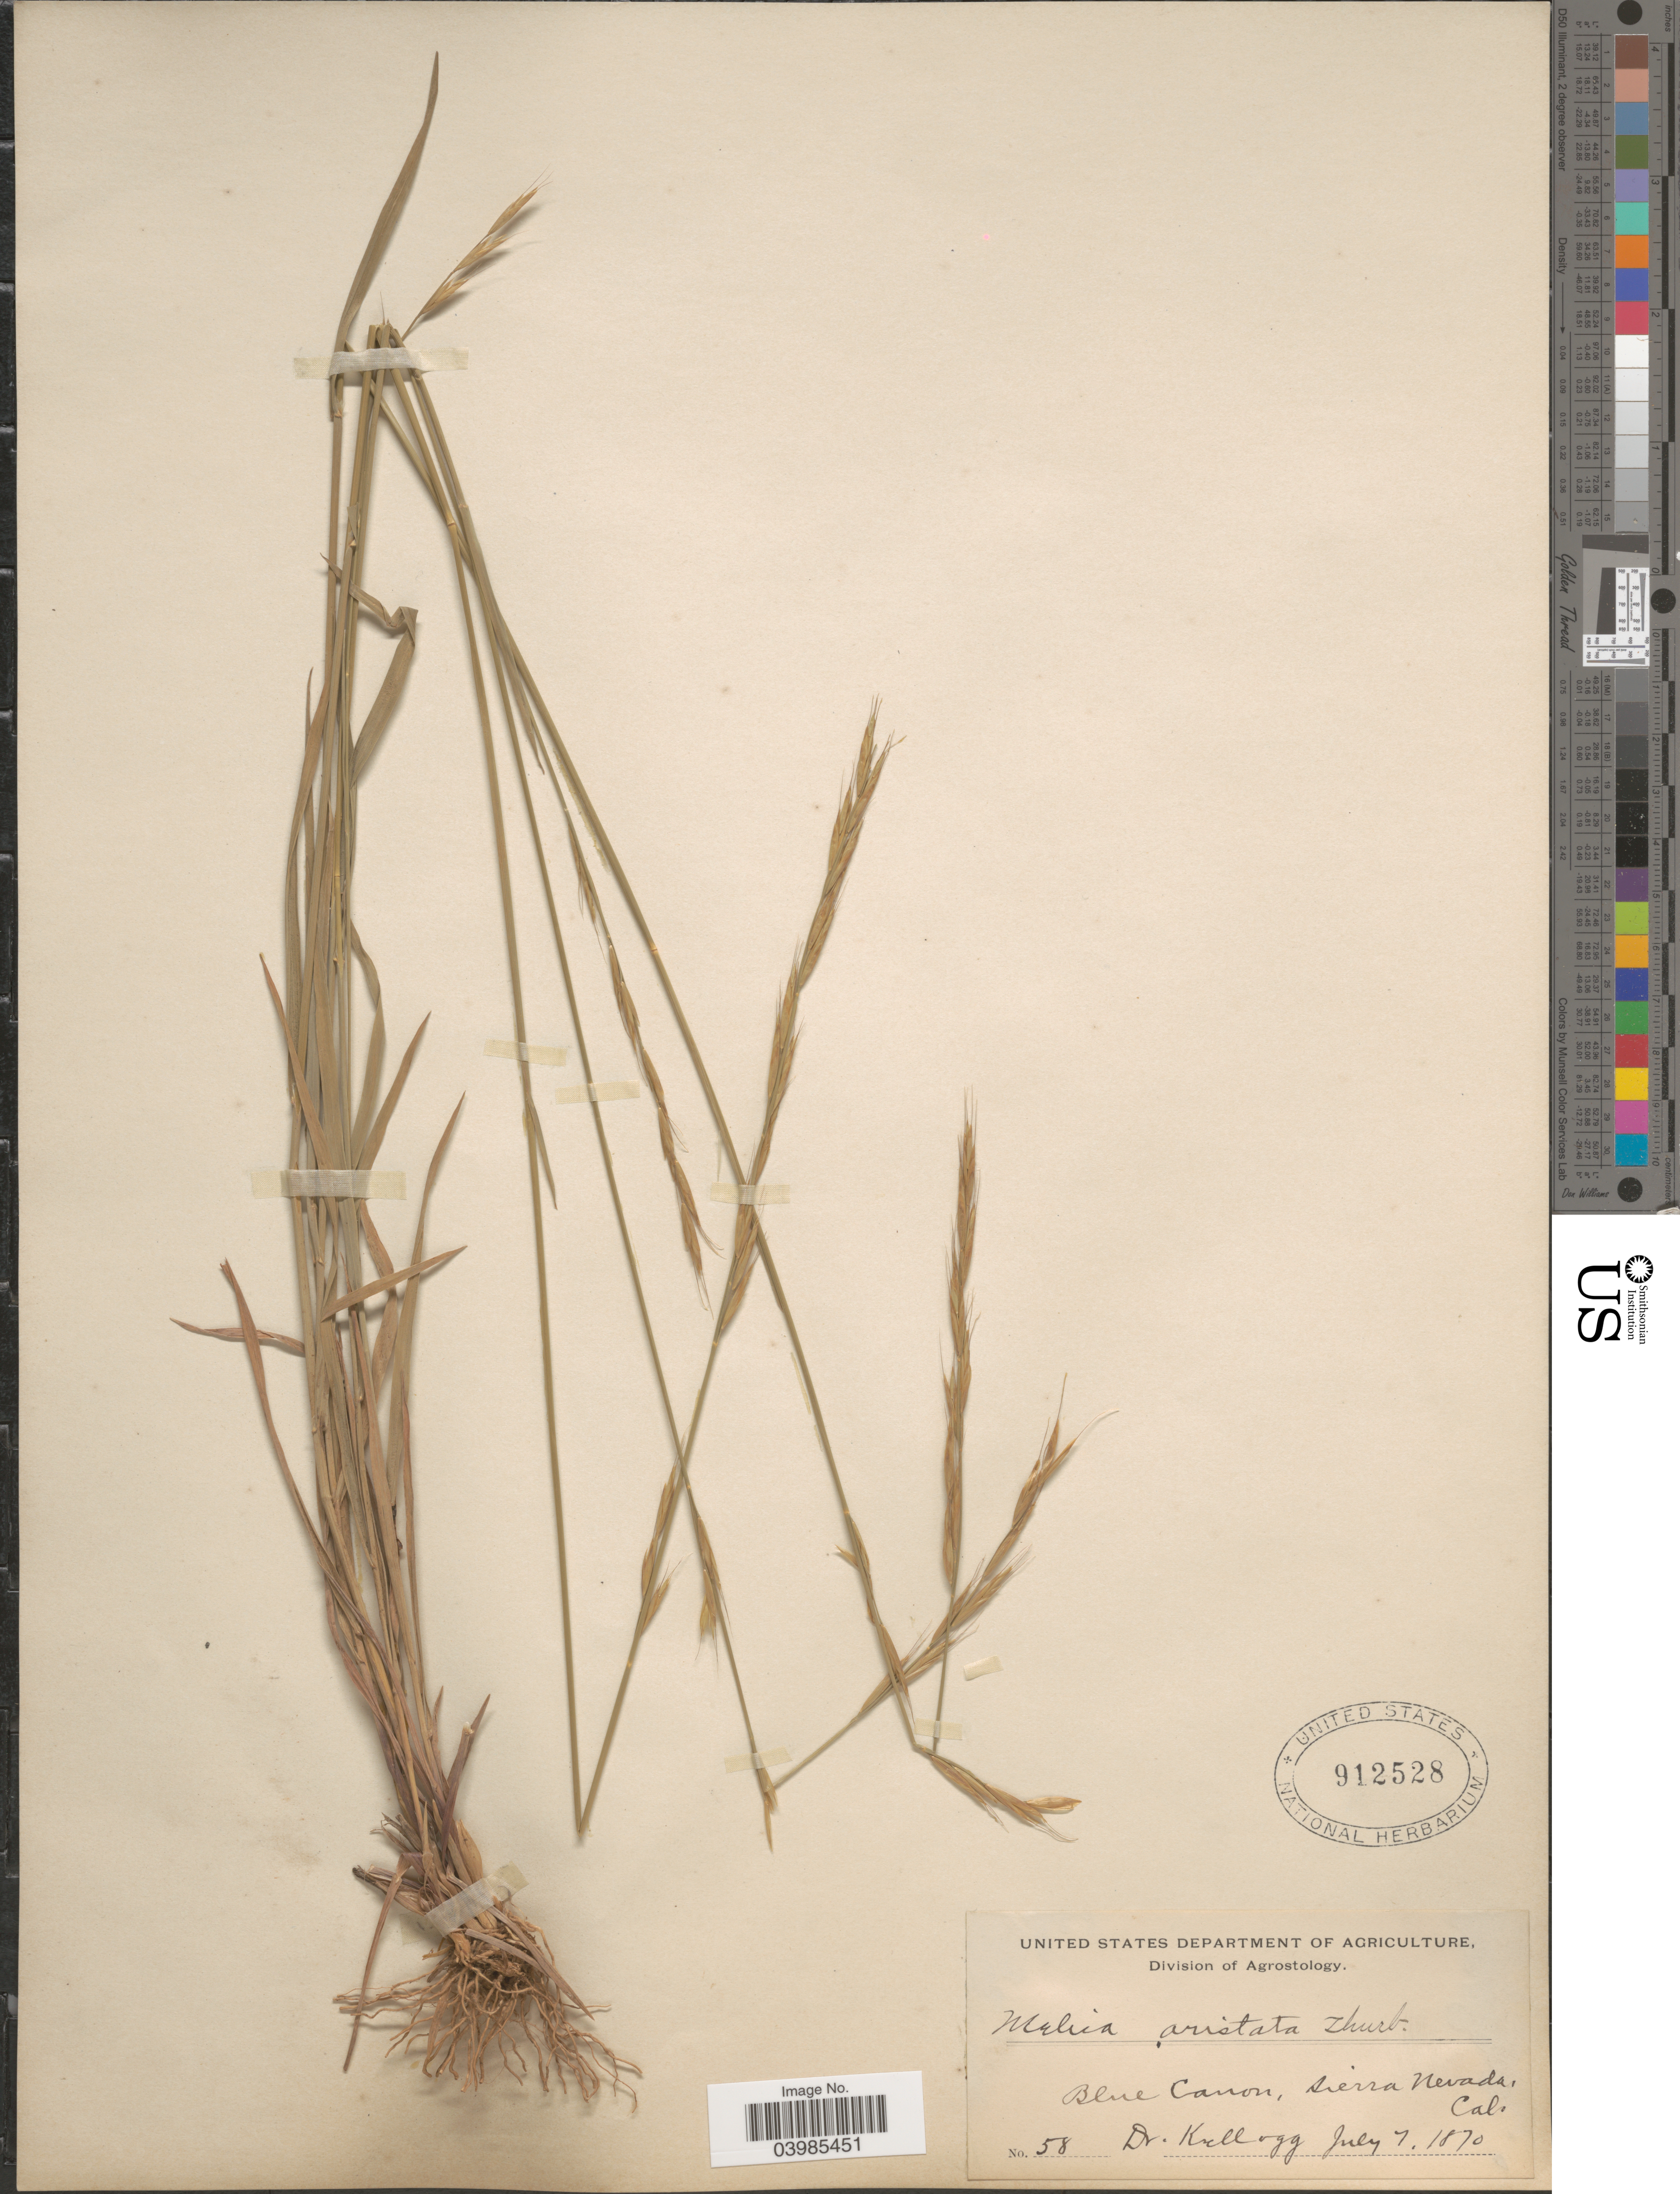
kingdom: Plantae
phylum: Tracheophyta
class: Liliopsida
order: Poales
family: Poaceae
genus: Melica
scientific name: Melica aristata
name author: Thurb. ex Bol.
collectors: -- Kellogg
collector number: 58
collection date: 1870-07-07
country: United States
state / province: California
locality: Blue Canon, Sierra Nevada.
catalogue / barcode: US 912528